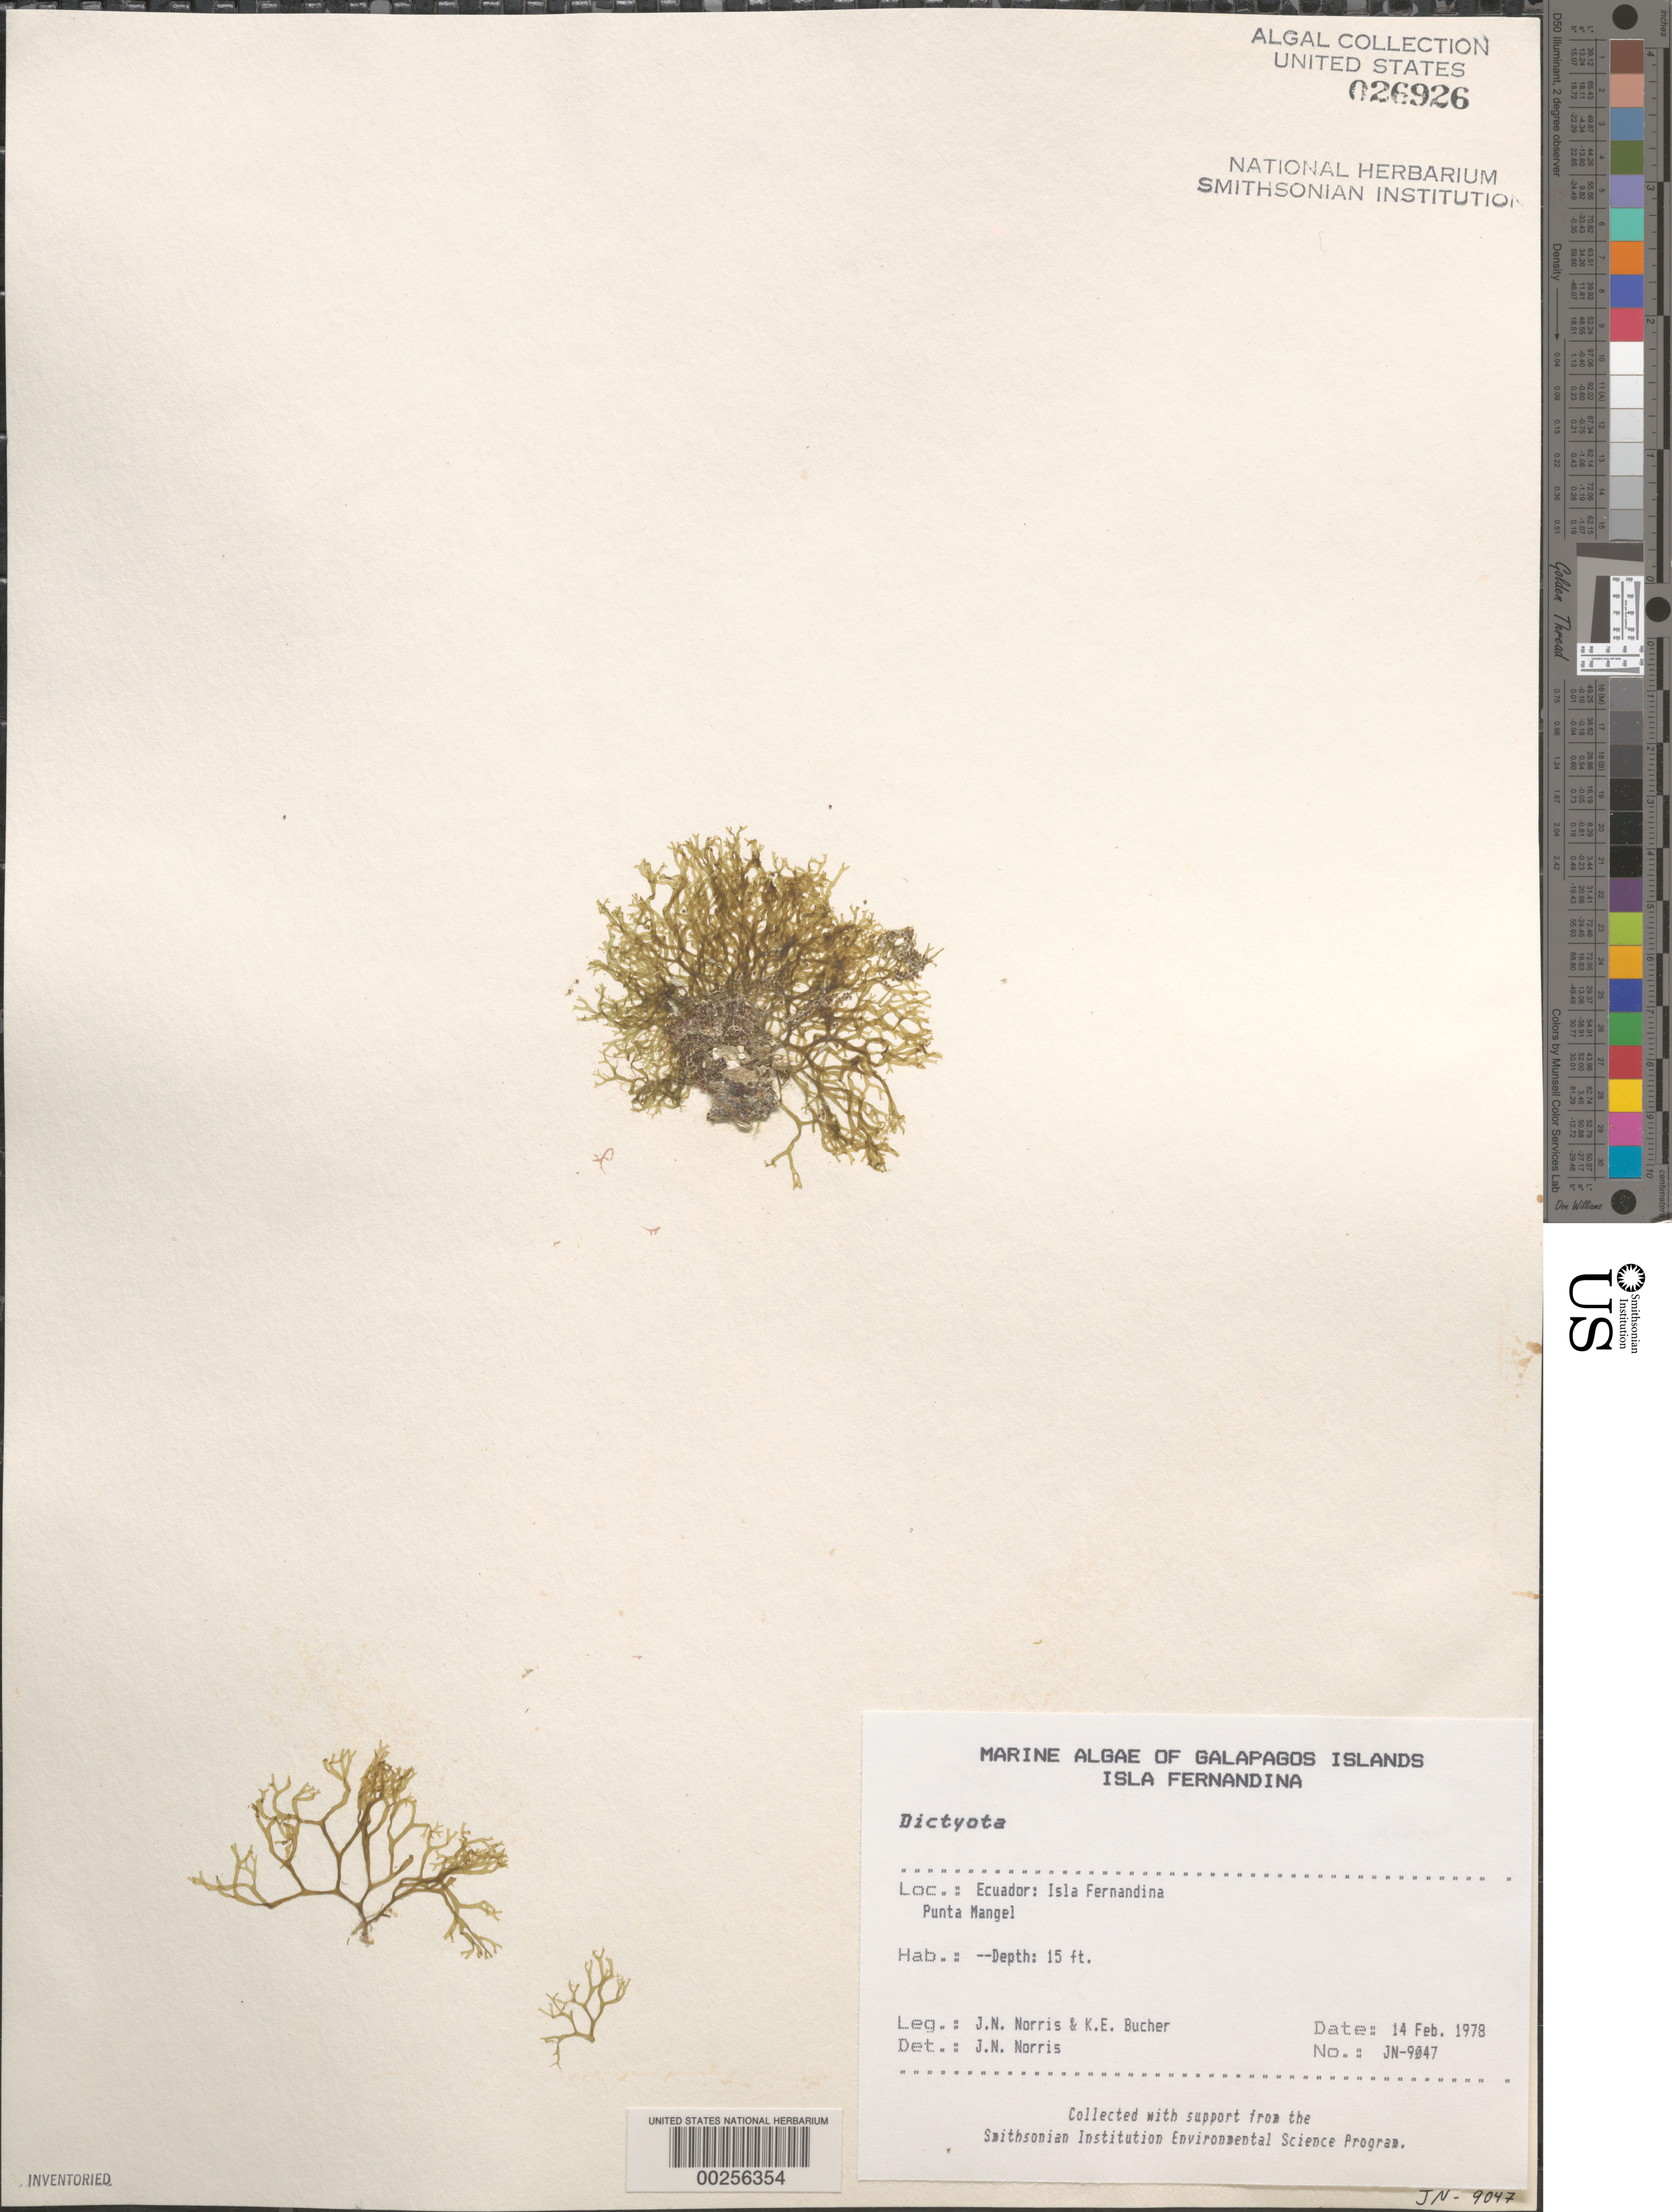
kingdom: Chromista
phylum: Ochrophyta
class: Phaeophyceae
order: Dictyotales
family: Dictyotaceae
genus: Dictyota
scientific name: Dictyota sp.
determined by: Norris, James N.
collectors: J. N. Norris & K. E. Bucher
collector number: JN-9047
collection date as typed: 14 Feb 1978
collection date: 1978-02-14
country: Ecuador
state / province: Colón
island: Fernandina [Narborough]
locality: Punta Mangel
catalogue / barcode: US 26926